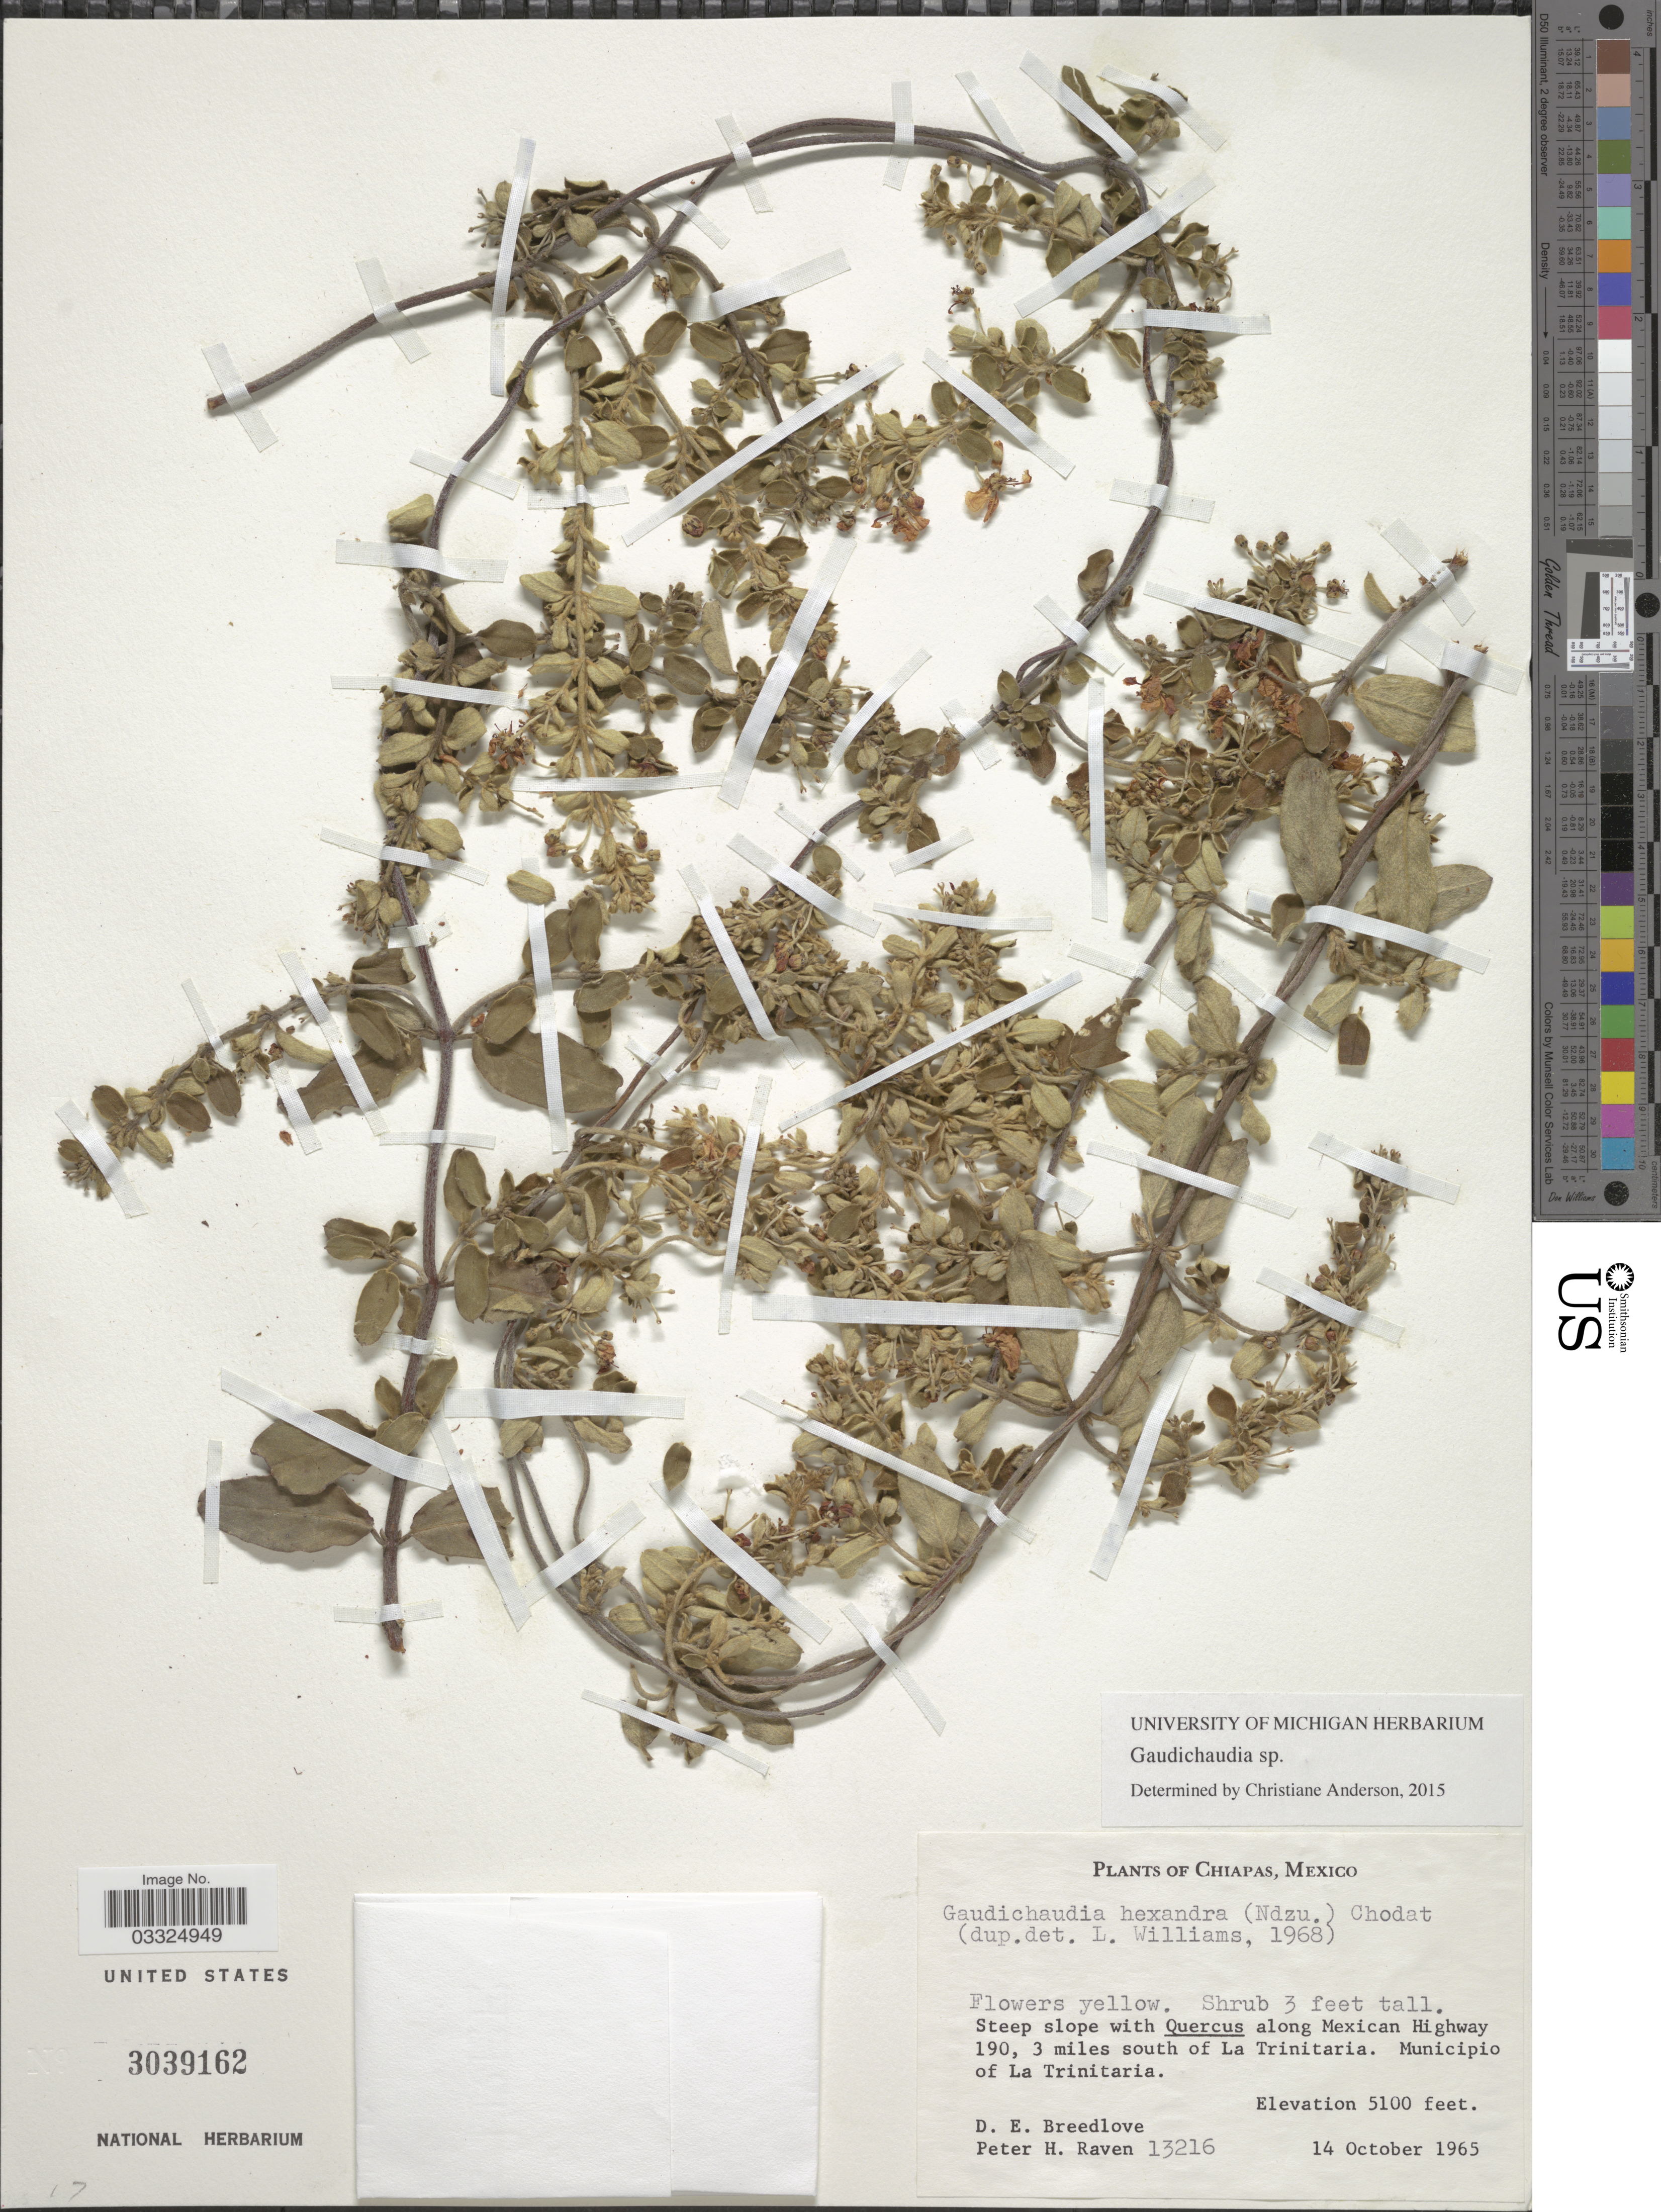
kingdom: Plantae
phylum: Tracheophyta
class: Magnoliopsida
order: Malpighiales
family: Malpighiaceae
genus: Gaudichaudia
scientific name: Gaudichaudia sp.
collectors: D. E. Breedlove & P. Raven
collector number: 13216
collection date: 1965-10-14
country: Mexico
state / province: Chiapas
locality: Along Mexican Highway 190, 3 miles south of La Trinitaria. Municipio of La Trinitaria.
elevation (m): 1554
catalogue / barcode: US 3039162